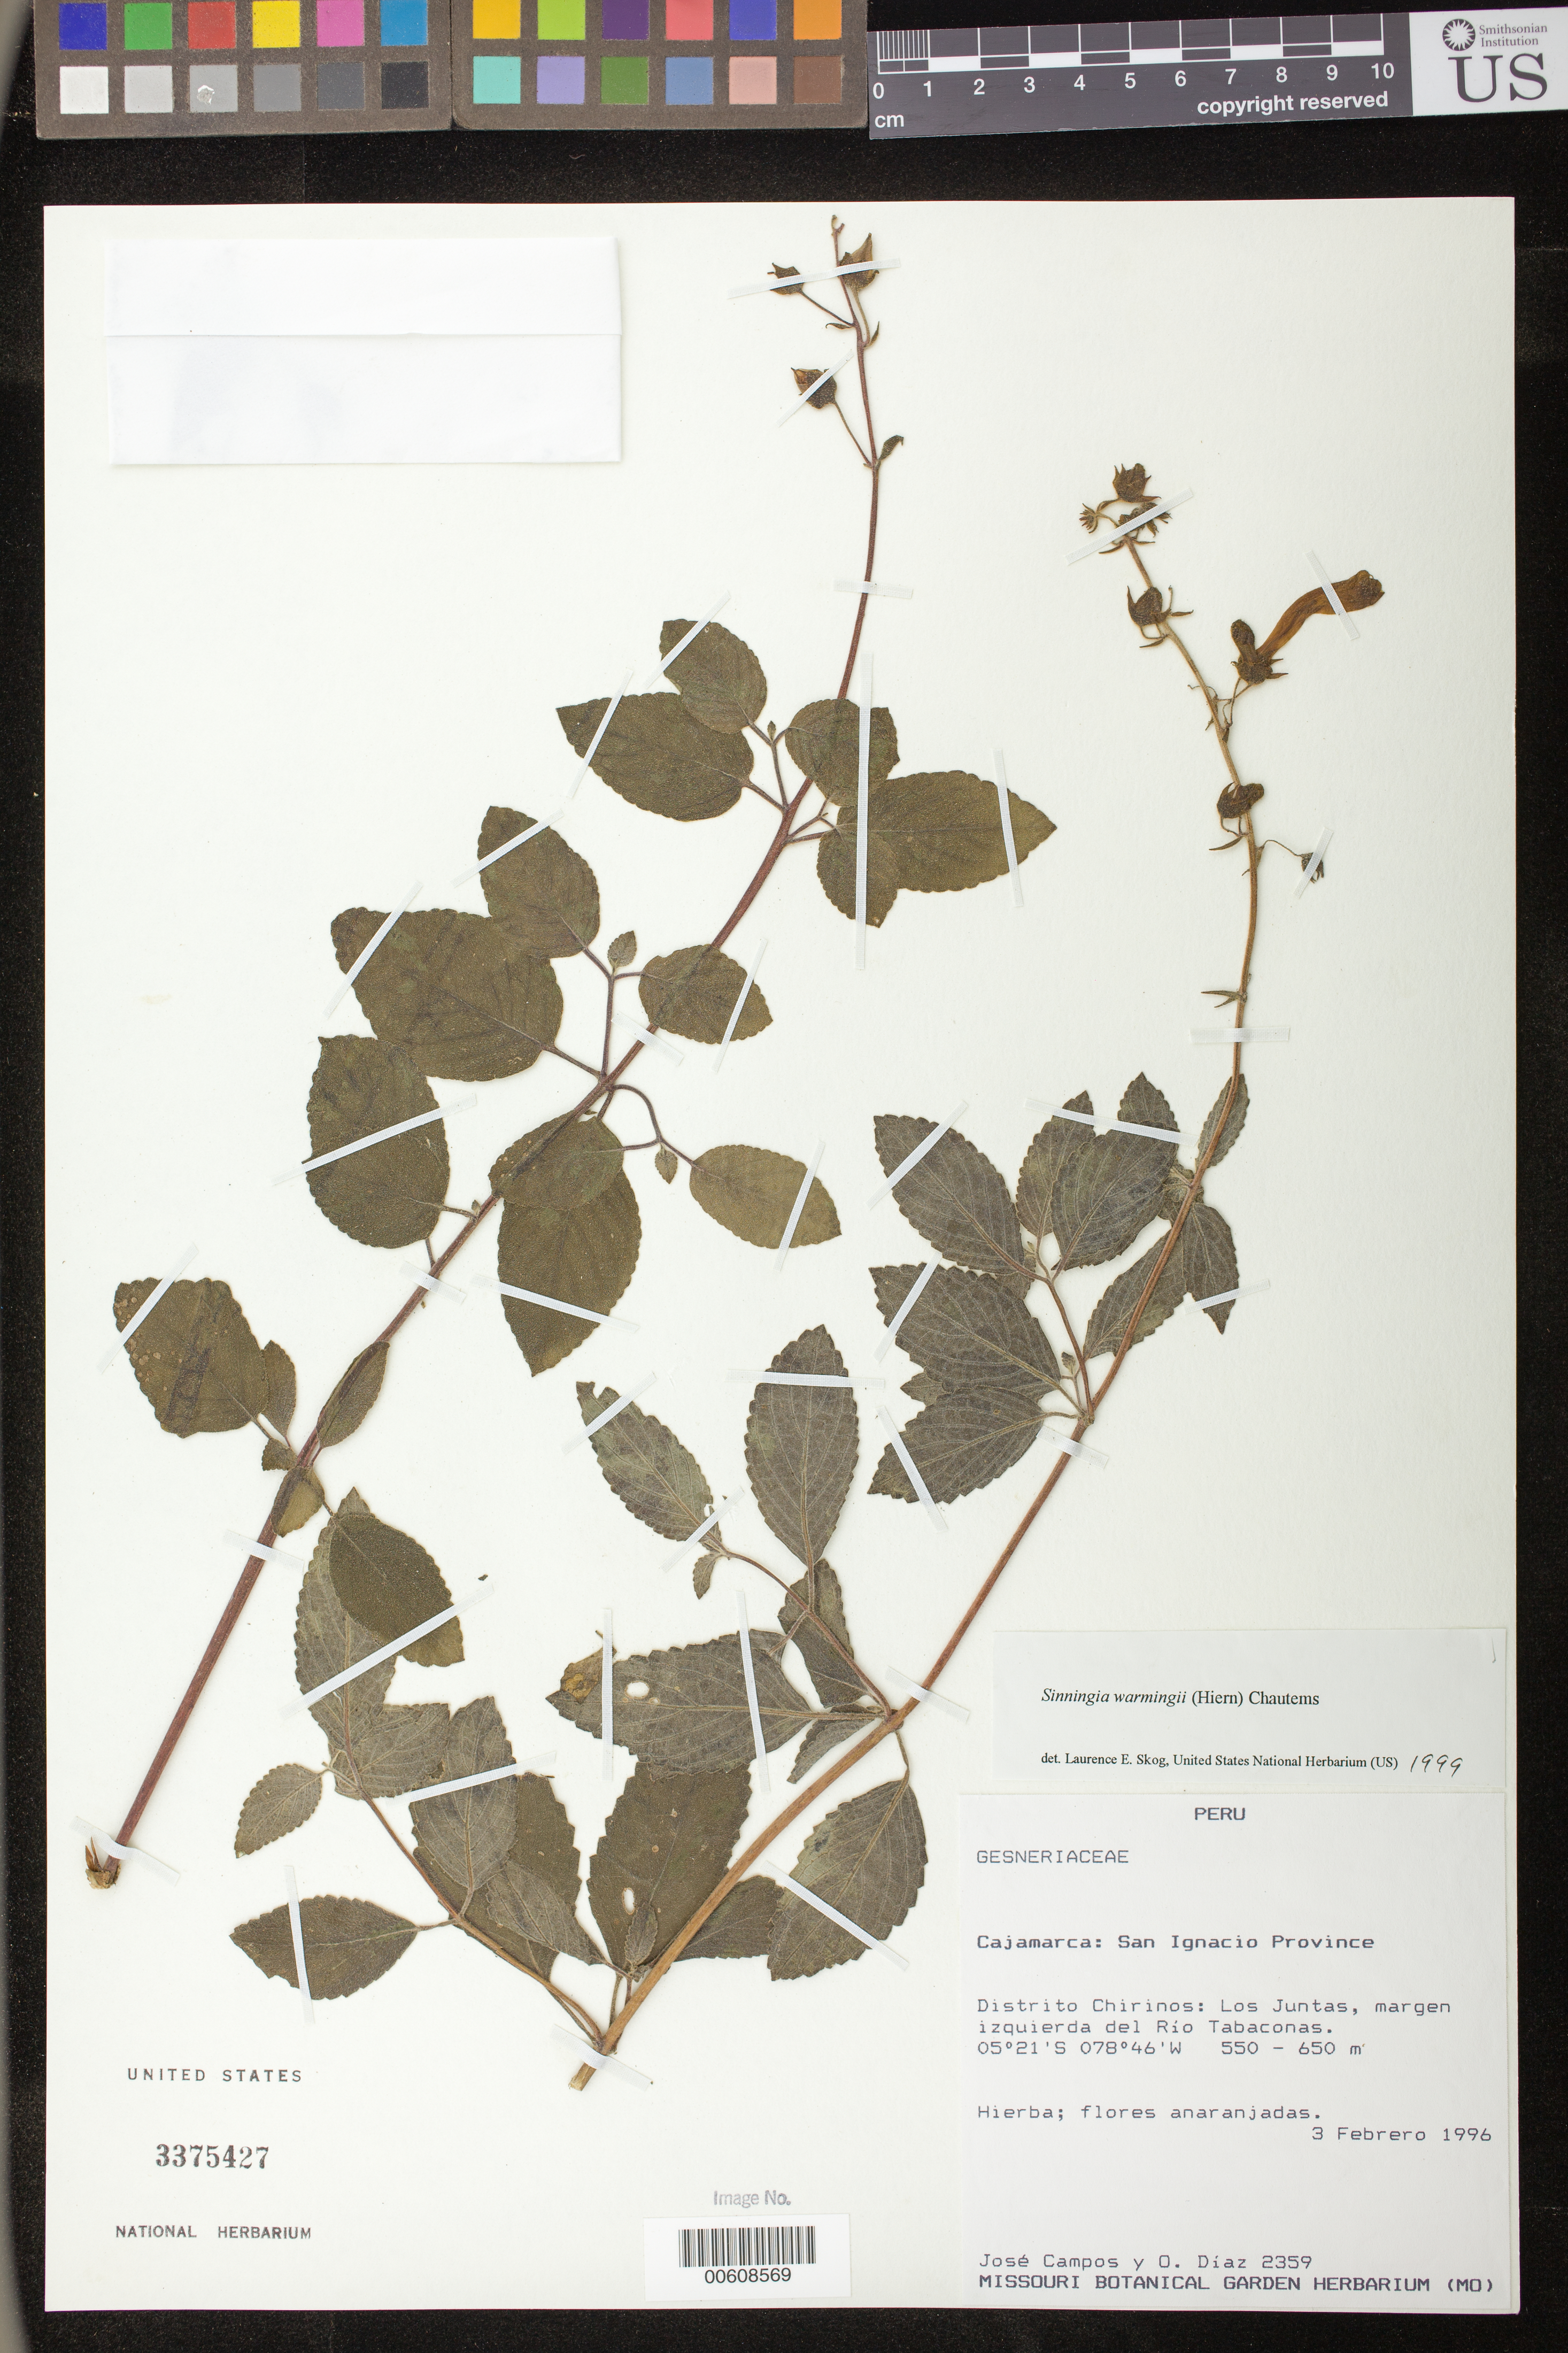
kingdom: Plantae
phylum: Tracheophyta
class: Magnoliopsida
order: Lamiales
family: Gesneriaceae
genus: Sinningia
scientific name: Sinningia warmingii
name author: (Hiern) Chautems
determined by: Clark, J. L., (SEL), The Marie Selby Botanical Garden (UNITED STATES)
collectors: J. Campos & O. Diaz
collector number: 2359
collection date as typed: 03 Feb 1996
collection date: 1996-02-03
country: Peru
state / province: Cajamarca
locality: Prov. San Ignacio, Dtto. Chirinos: Los Juntas, margen izquierda del Río Tabaconas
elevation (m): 550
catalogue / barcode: US 3375427